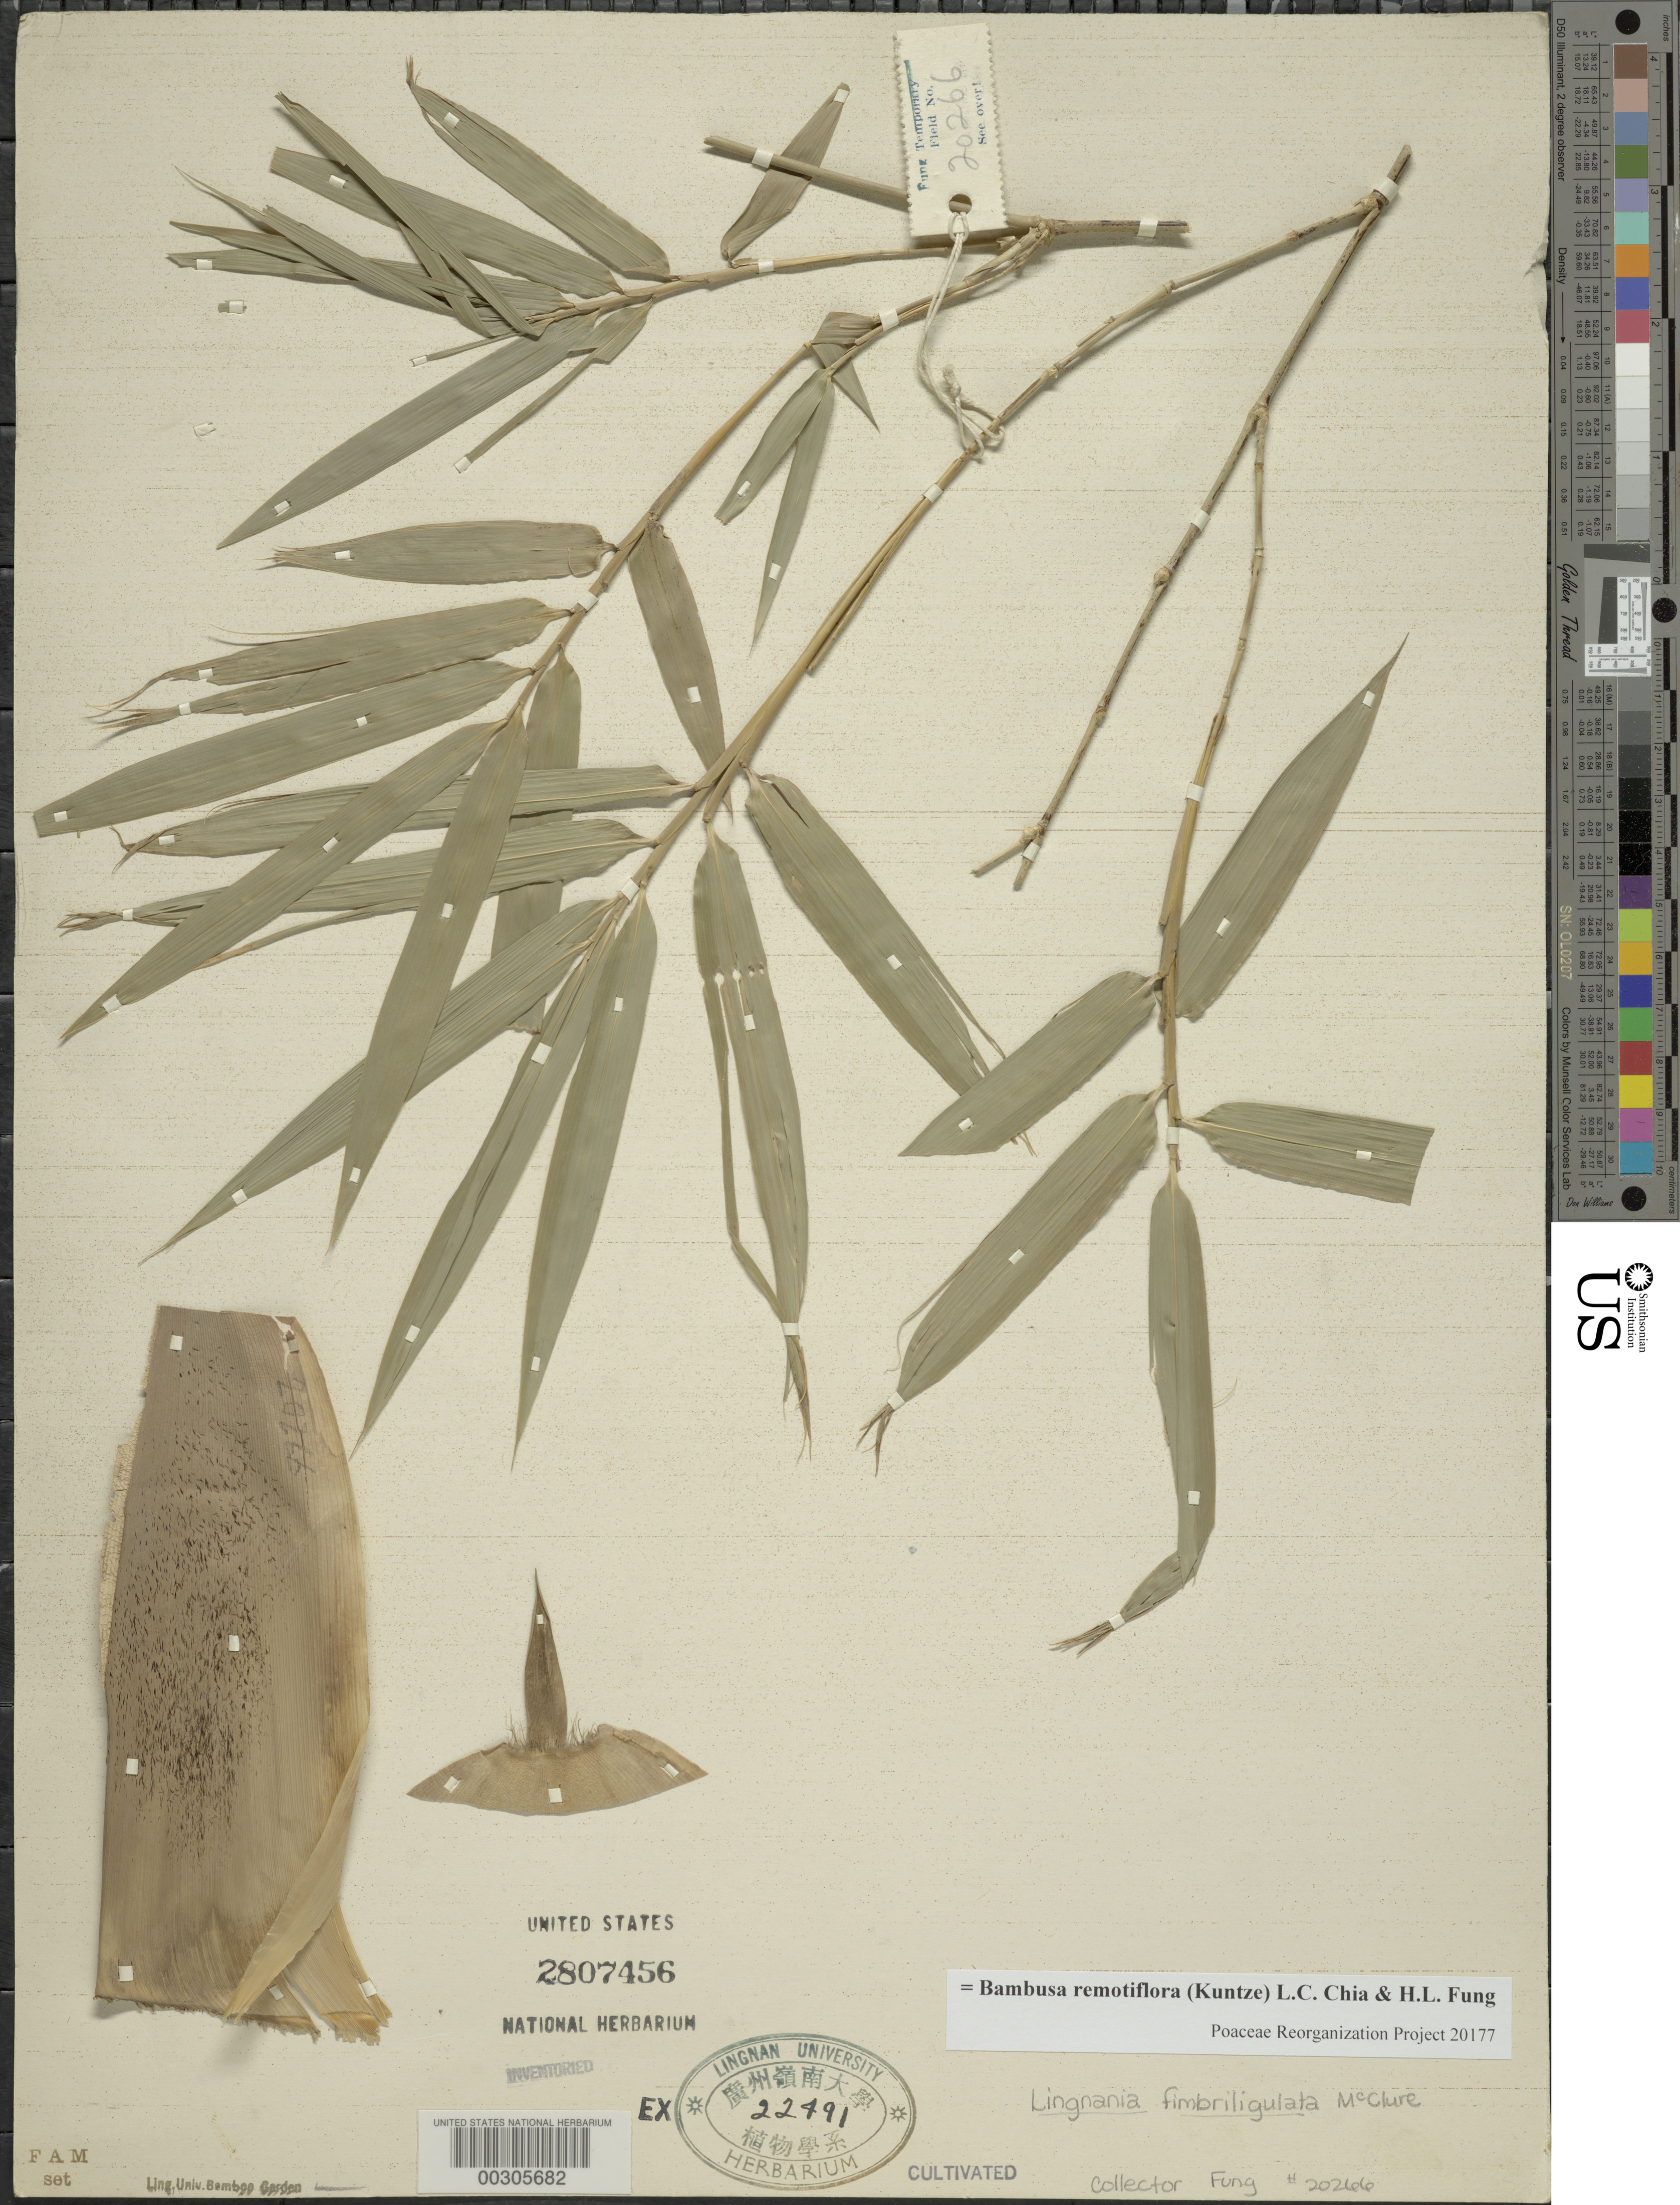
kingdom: Plantae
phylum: Tracheophyta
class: Liliopsida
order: Poales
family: Poaceae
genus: Bambusa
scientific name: Bambusa remotiflora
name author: (Kuntze) Chia & H.L. Fung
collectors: H. L. Fung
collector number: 20266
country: Panama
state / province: Chiriquí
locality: Around San Felix.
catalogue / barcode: US 2807456